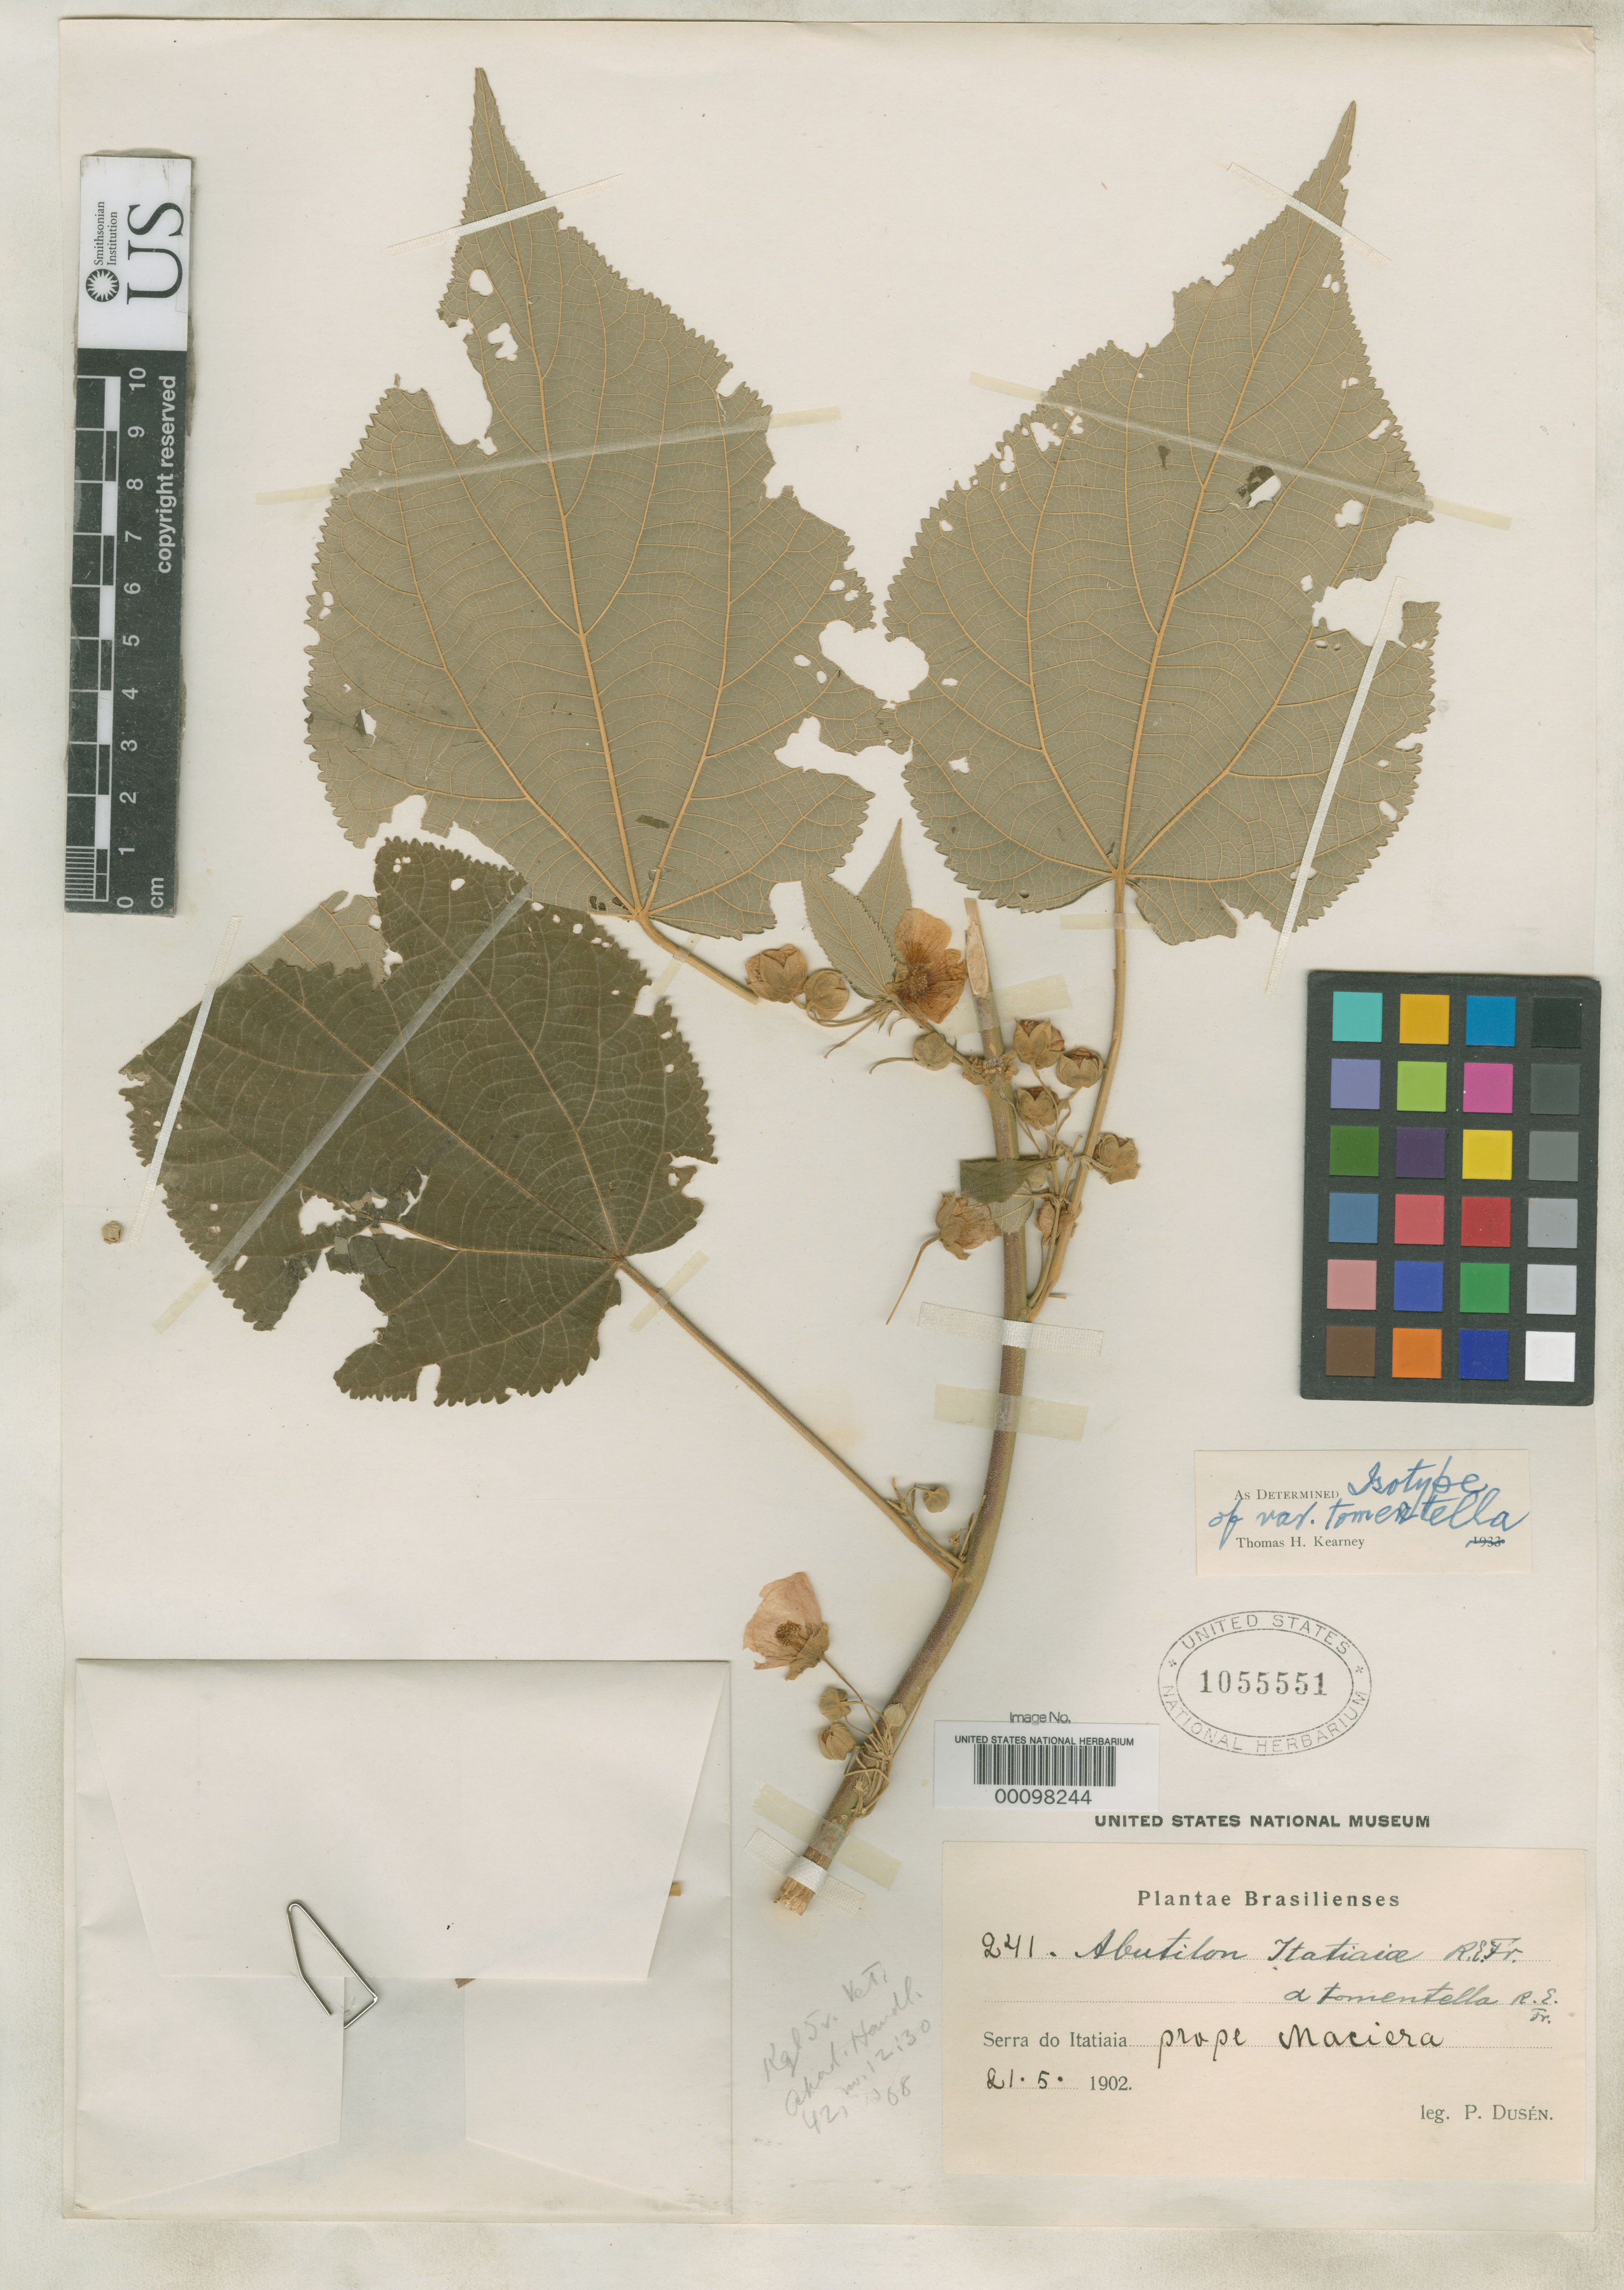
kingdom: Plantae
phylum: Tracheophyta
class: Magnoliopsida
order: Malvales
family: Malvaceae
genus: Abutilon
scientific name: Abutilon itatiaiae var. tomentella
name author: R.E. Fr.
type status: Isotype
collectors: P. Dusén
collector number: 241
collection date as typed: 05 May 1902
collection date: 1902-05-05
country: Brazil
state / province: Rio de Janeiro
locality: Maciera, Serra de Itatiaia.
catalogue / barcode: US 1055551